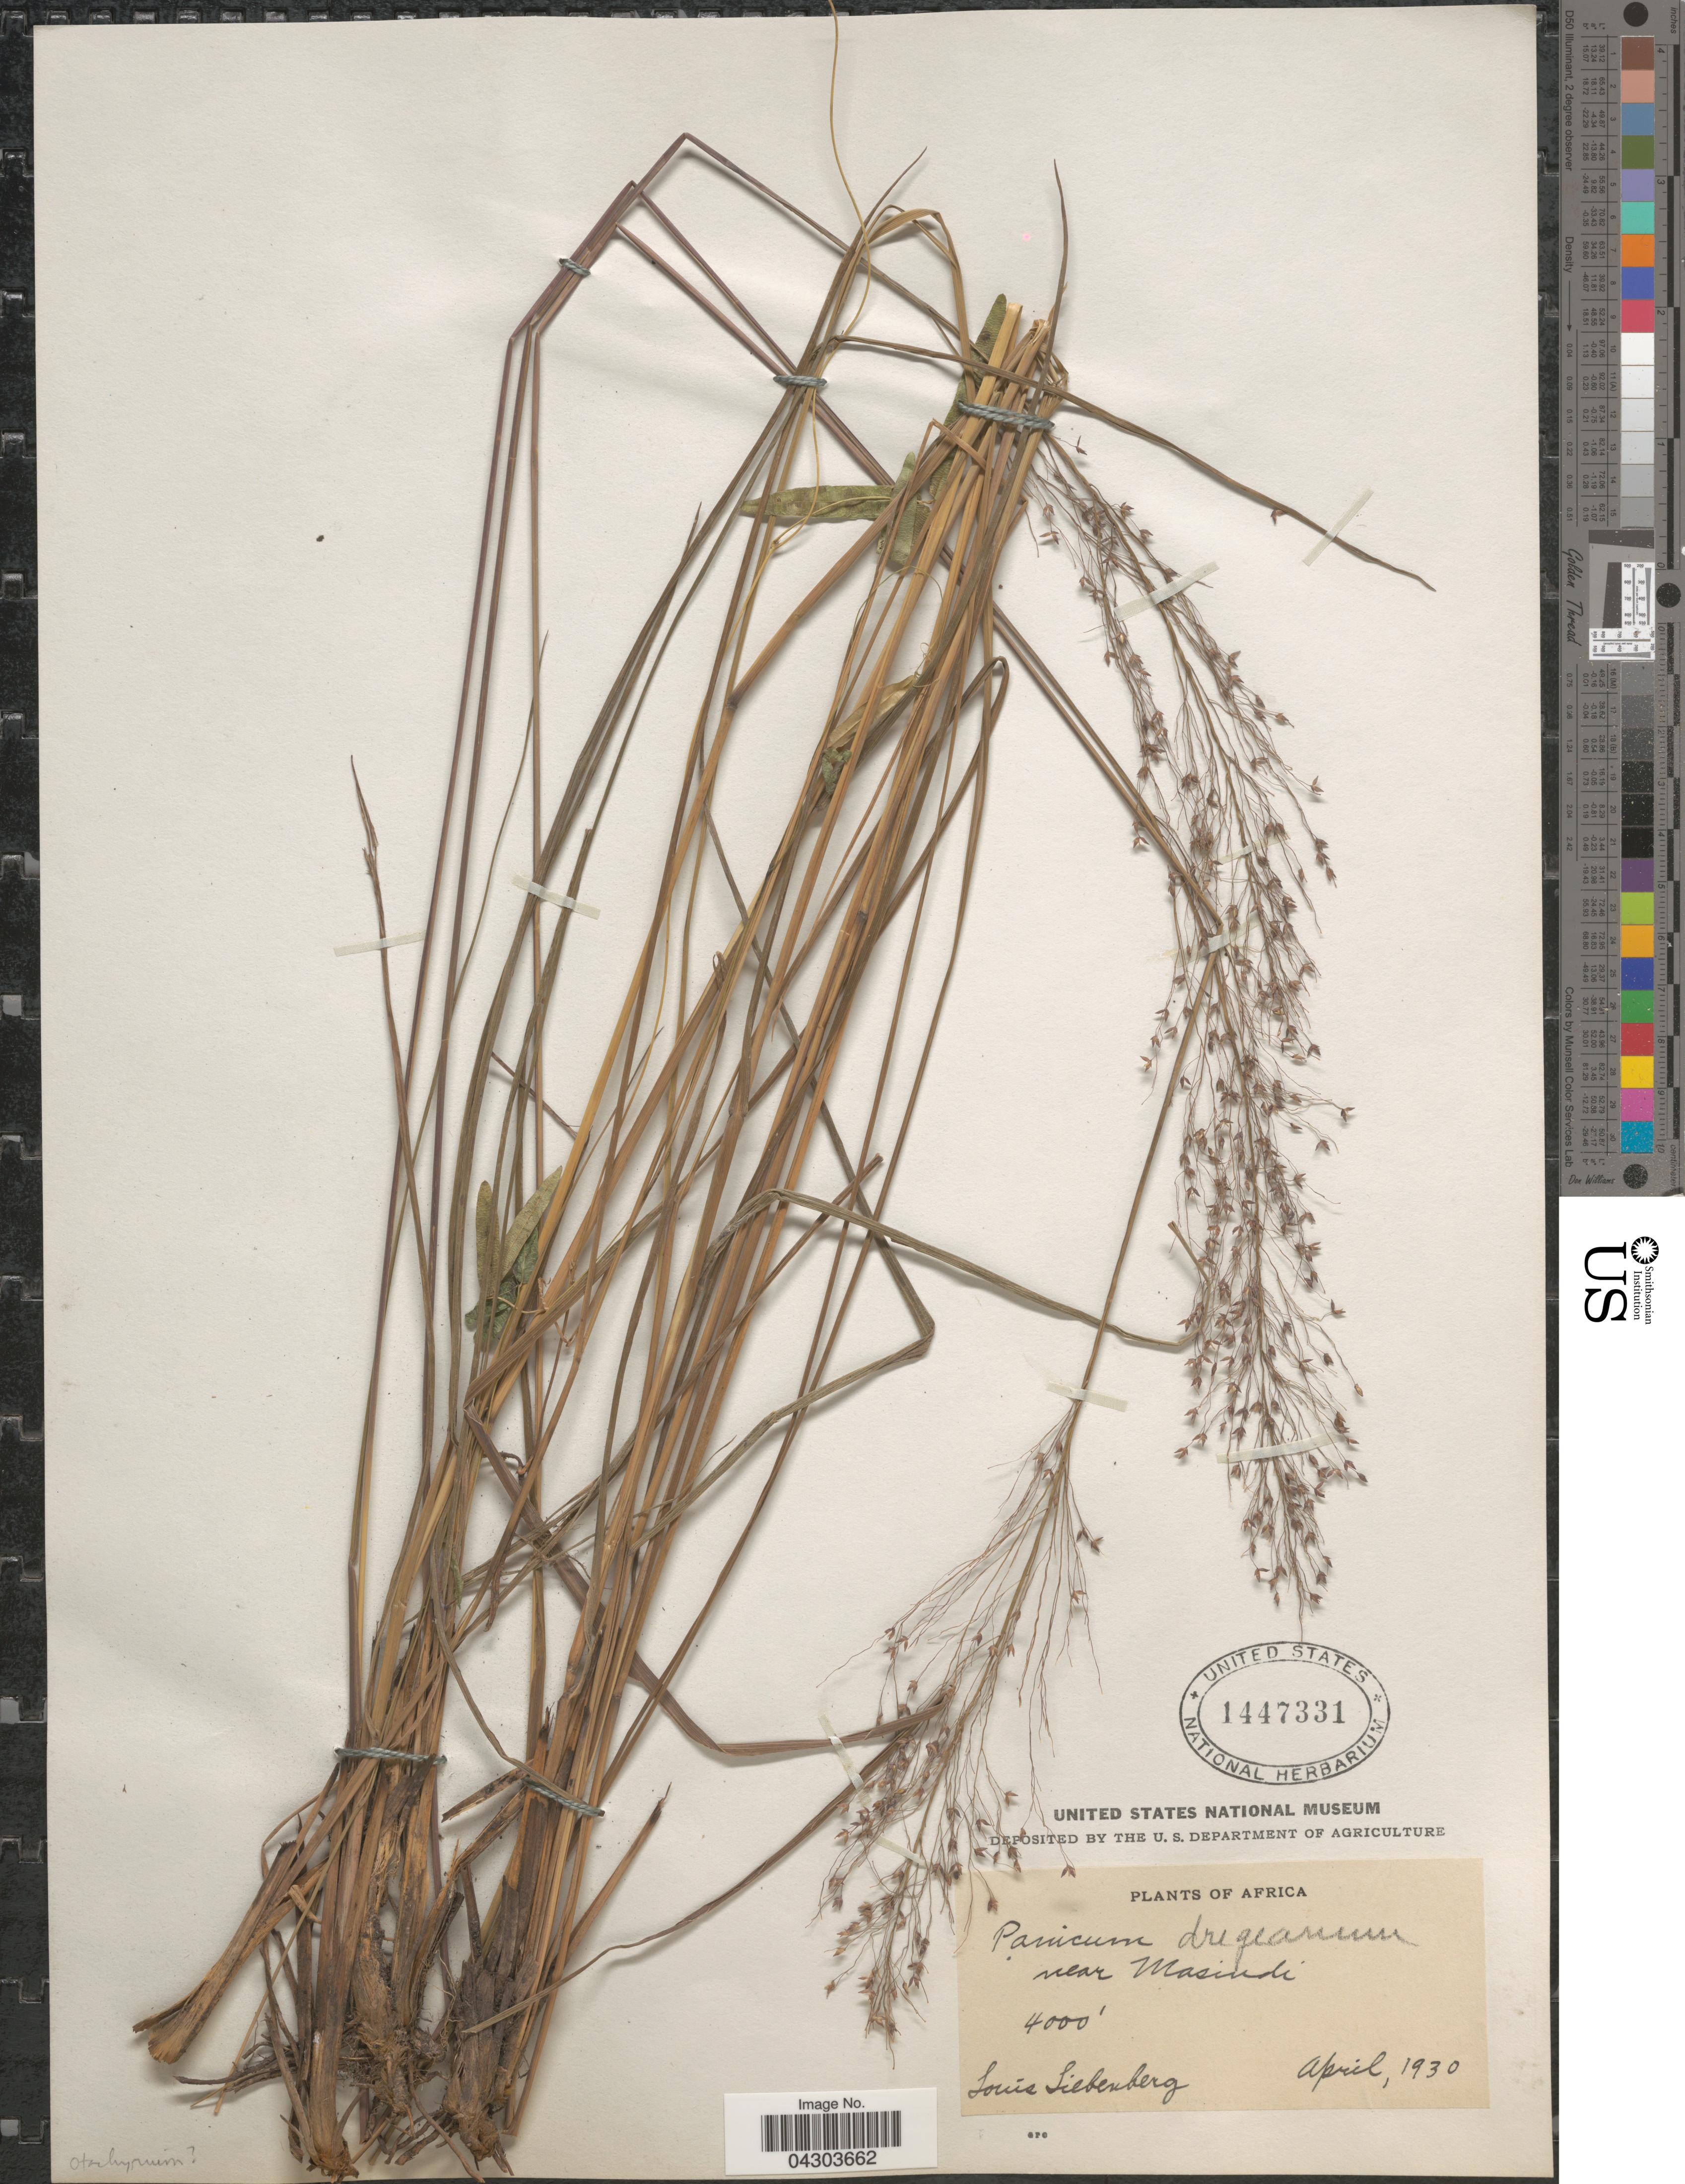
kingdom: Plantae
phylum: Tracheophyta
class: Liliopsida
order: Poales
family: Poaceae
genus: Panicum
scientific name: Panicum dregeanum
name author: Nees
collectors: L. Liebenberg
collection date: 1930-04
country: Uganda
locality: Near Masindi. Africa.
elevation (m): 1219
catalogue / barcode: US 1447331